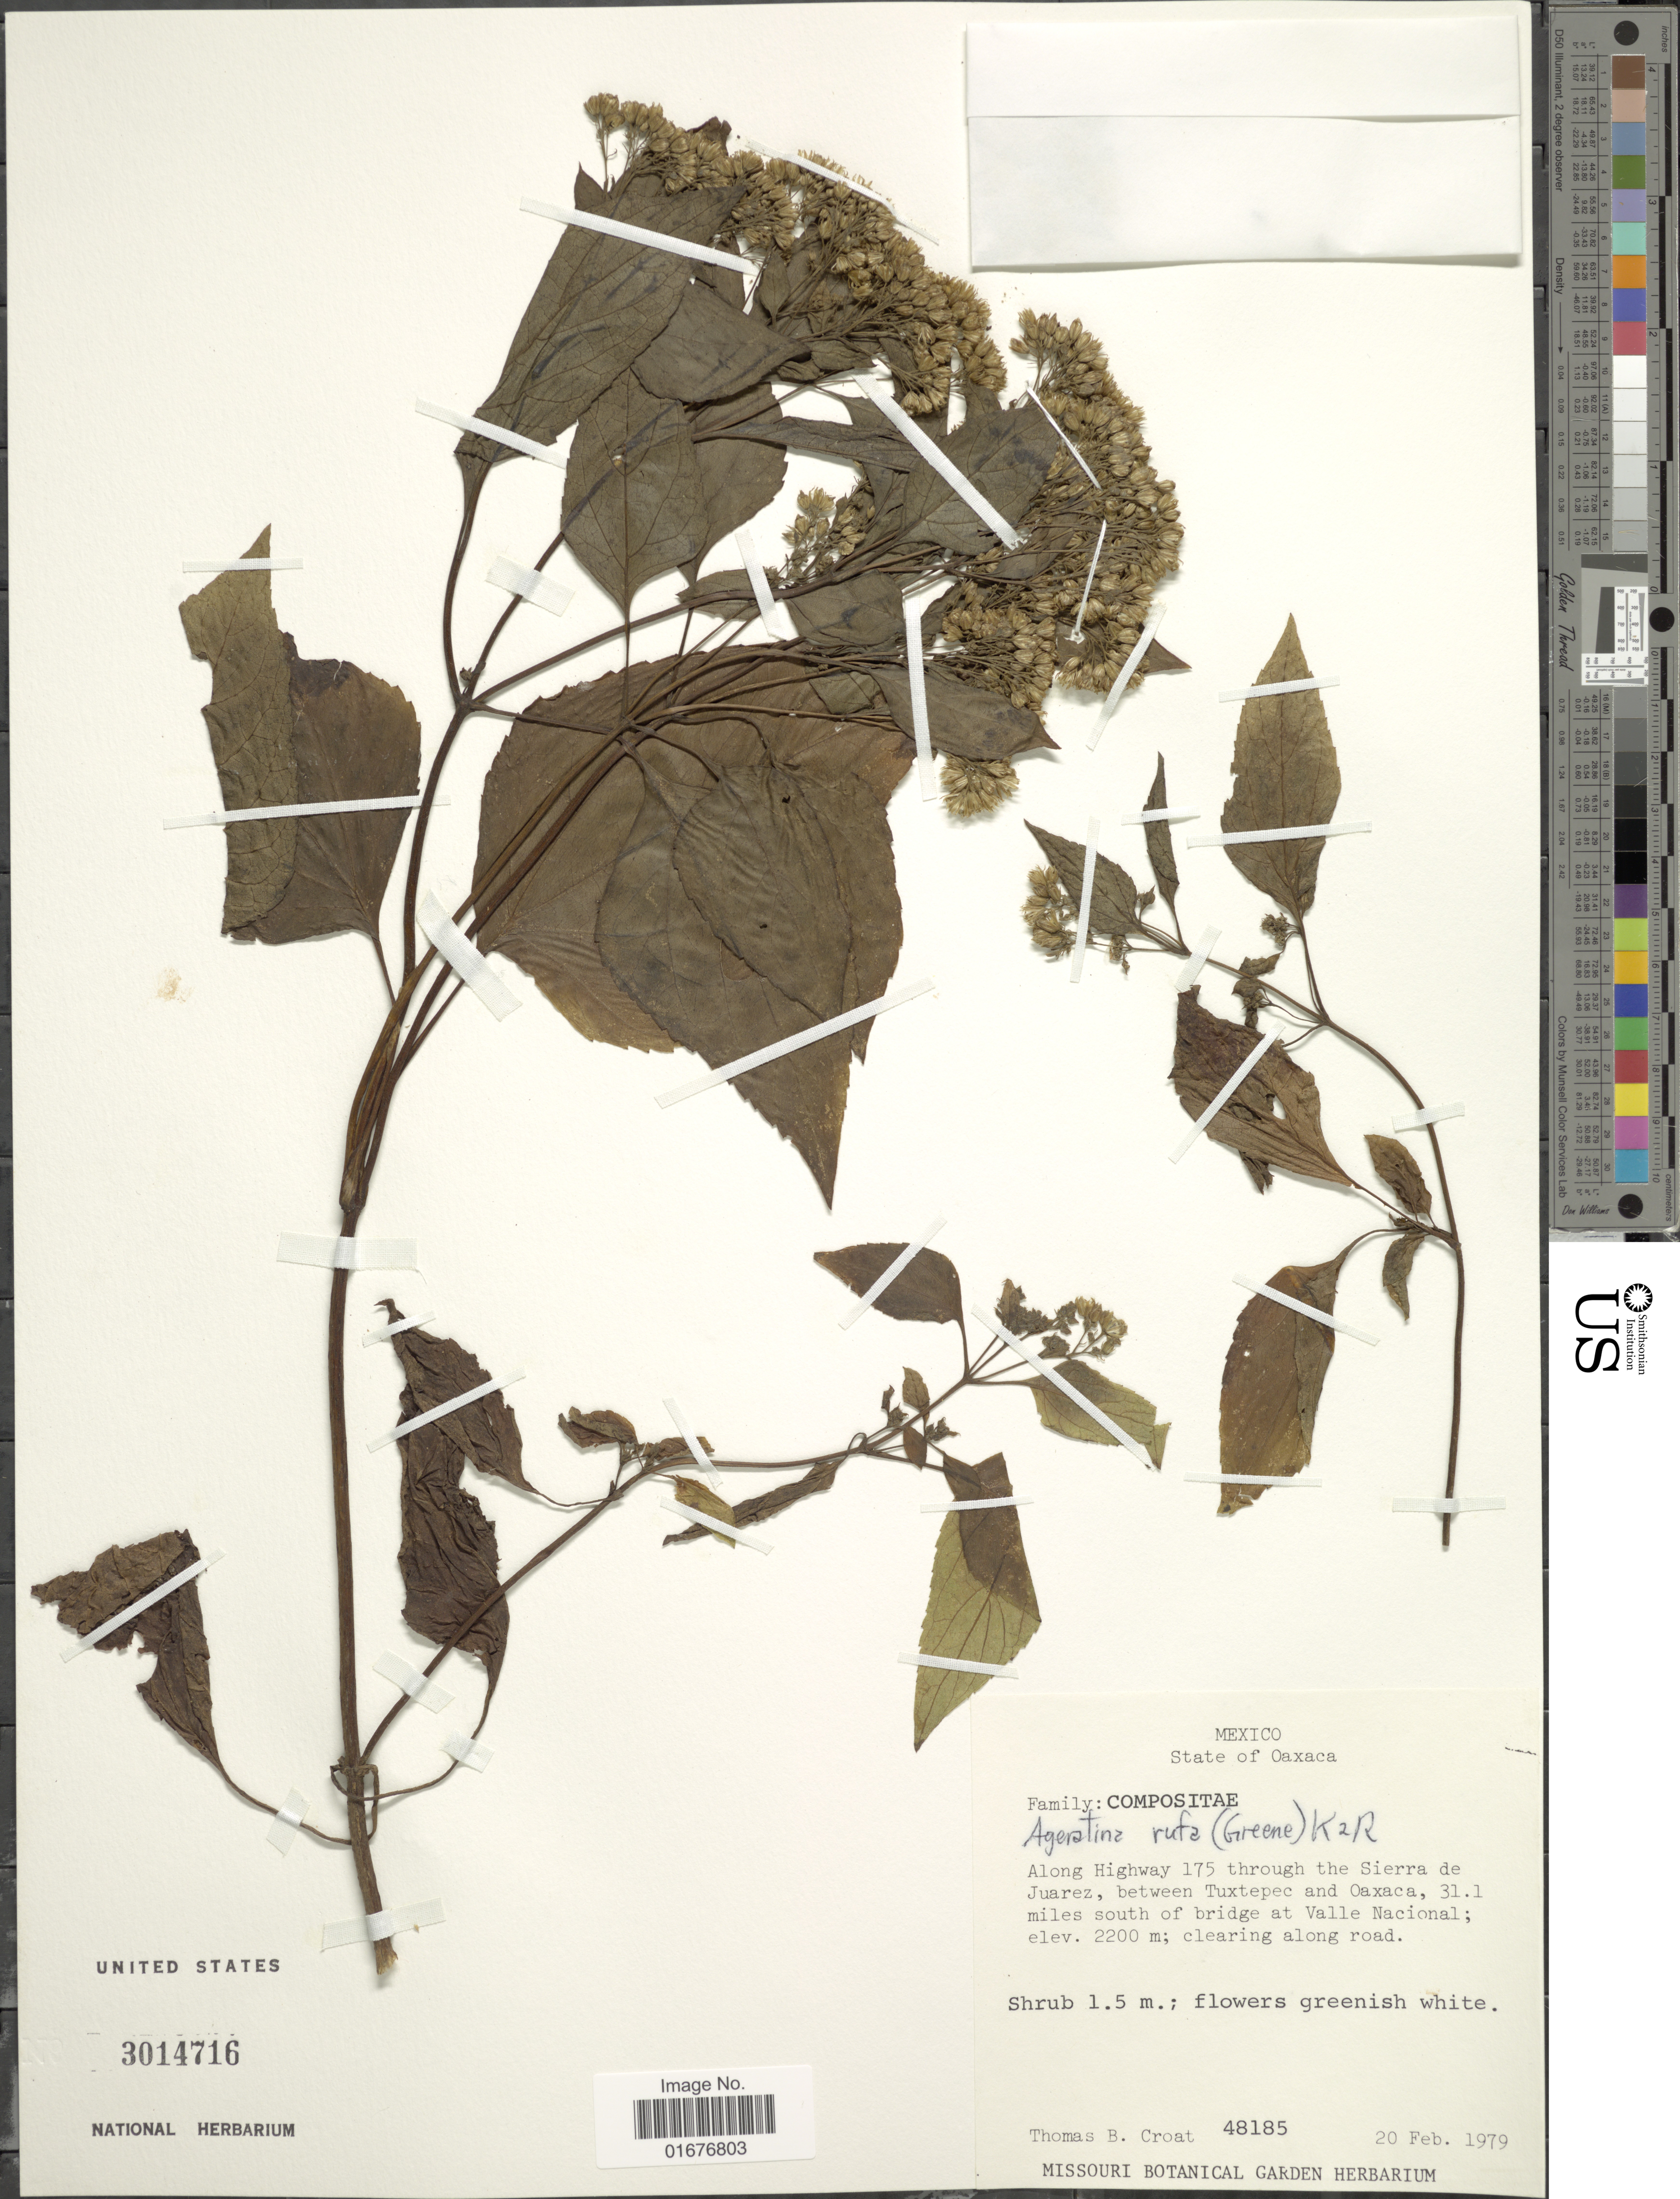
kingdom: Plantae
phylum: Tracheophyta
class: Magnoliopsida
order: Asterales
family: Asteraceae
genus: Ageratina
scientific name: Ageratina rufa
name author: (Greene) R.M. King & H. Rob.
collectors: T. B. Croat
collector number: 48185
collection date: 1979-02-20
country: Mexico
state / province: Oaxaca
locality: Along Highway 175 through the Sierra de Juarez, between Tuxtepec and Oaxaca, 31.1 miles south of bridge at Valle Nacional; clearing along road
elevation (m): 2200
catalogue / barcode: US 3014716